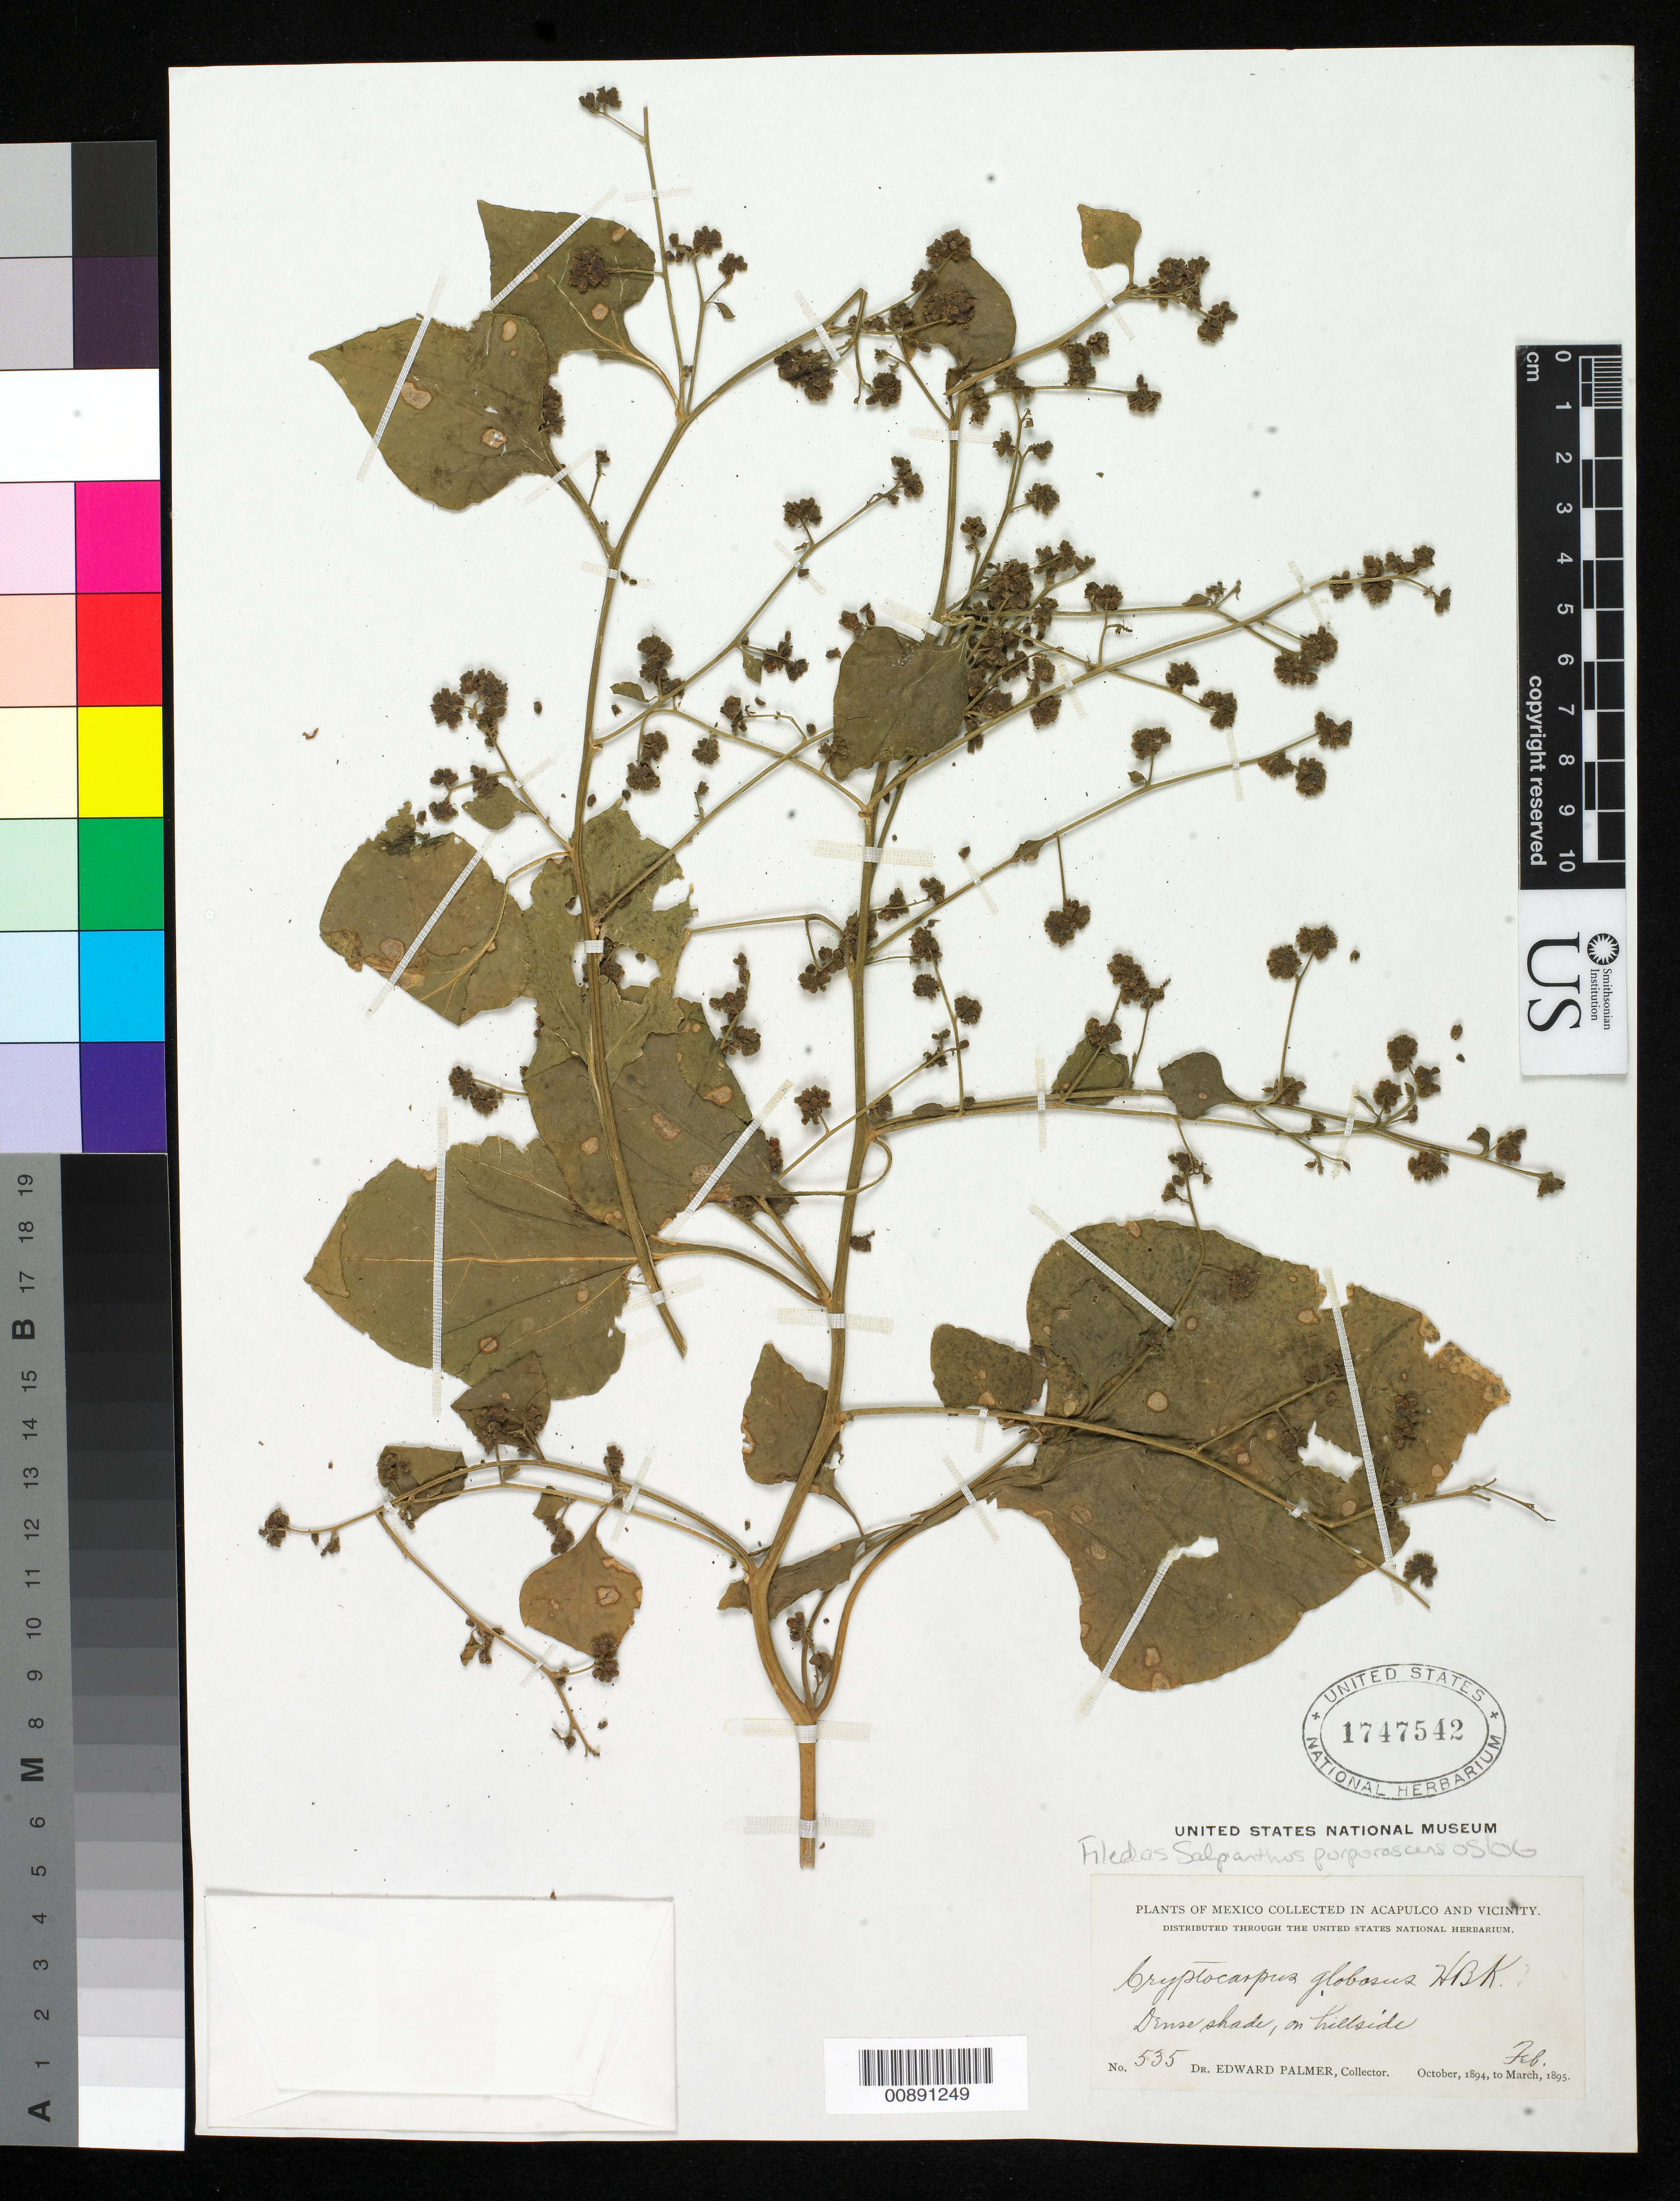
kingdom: Plantae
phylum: Tracheophyta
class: Magnoliopsida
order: Caryophyllales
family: Nyctaginaceae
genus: Salpianthus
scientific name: Salpianthus purpurascens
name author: (Cav. ex Lag.) Hook. & Arn.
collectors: E. Palmer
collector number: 535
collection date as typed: Oct 1894 to -- Feb 1895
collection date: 1894-10/1895-02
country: Mexico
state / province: Guerrero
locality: Acapulco, Guerrero and vicinity.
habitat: Dense shade, on hillside.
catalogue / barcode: US 1747542